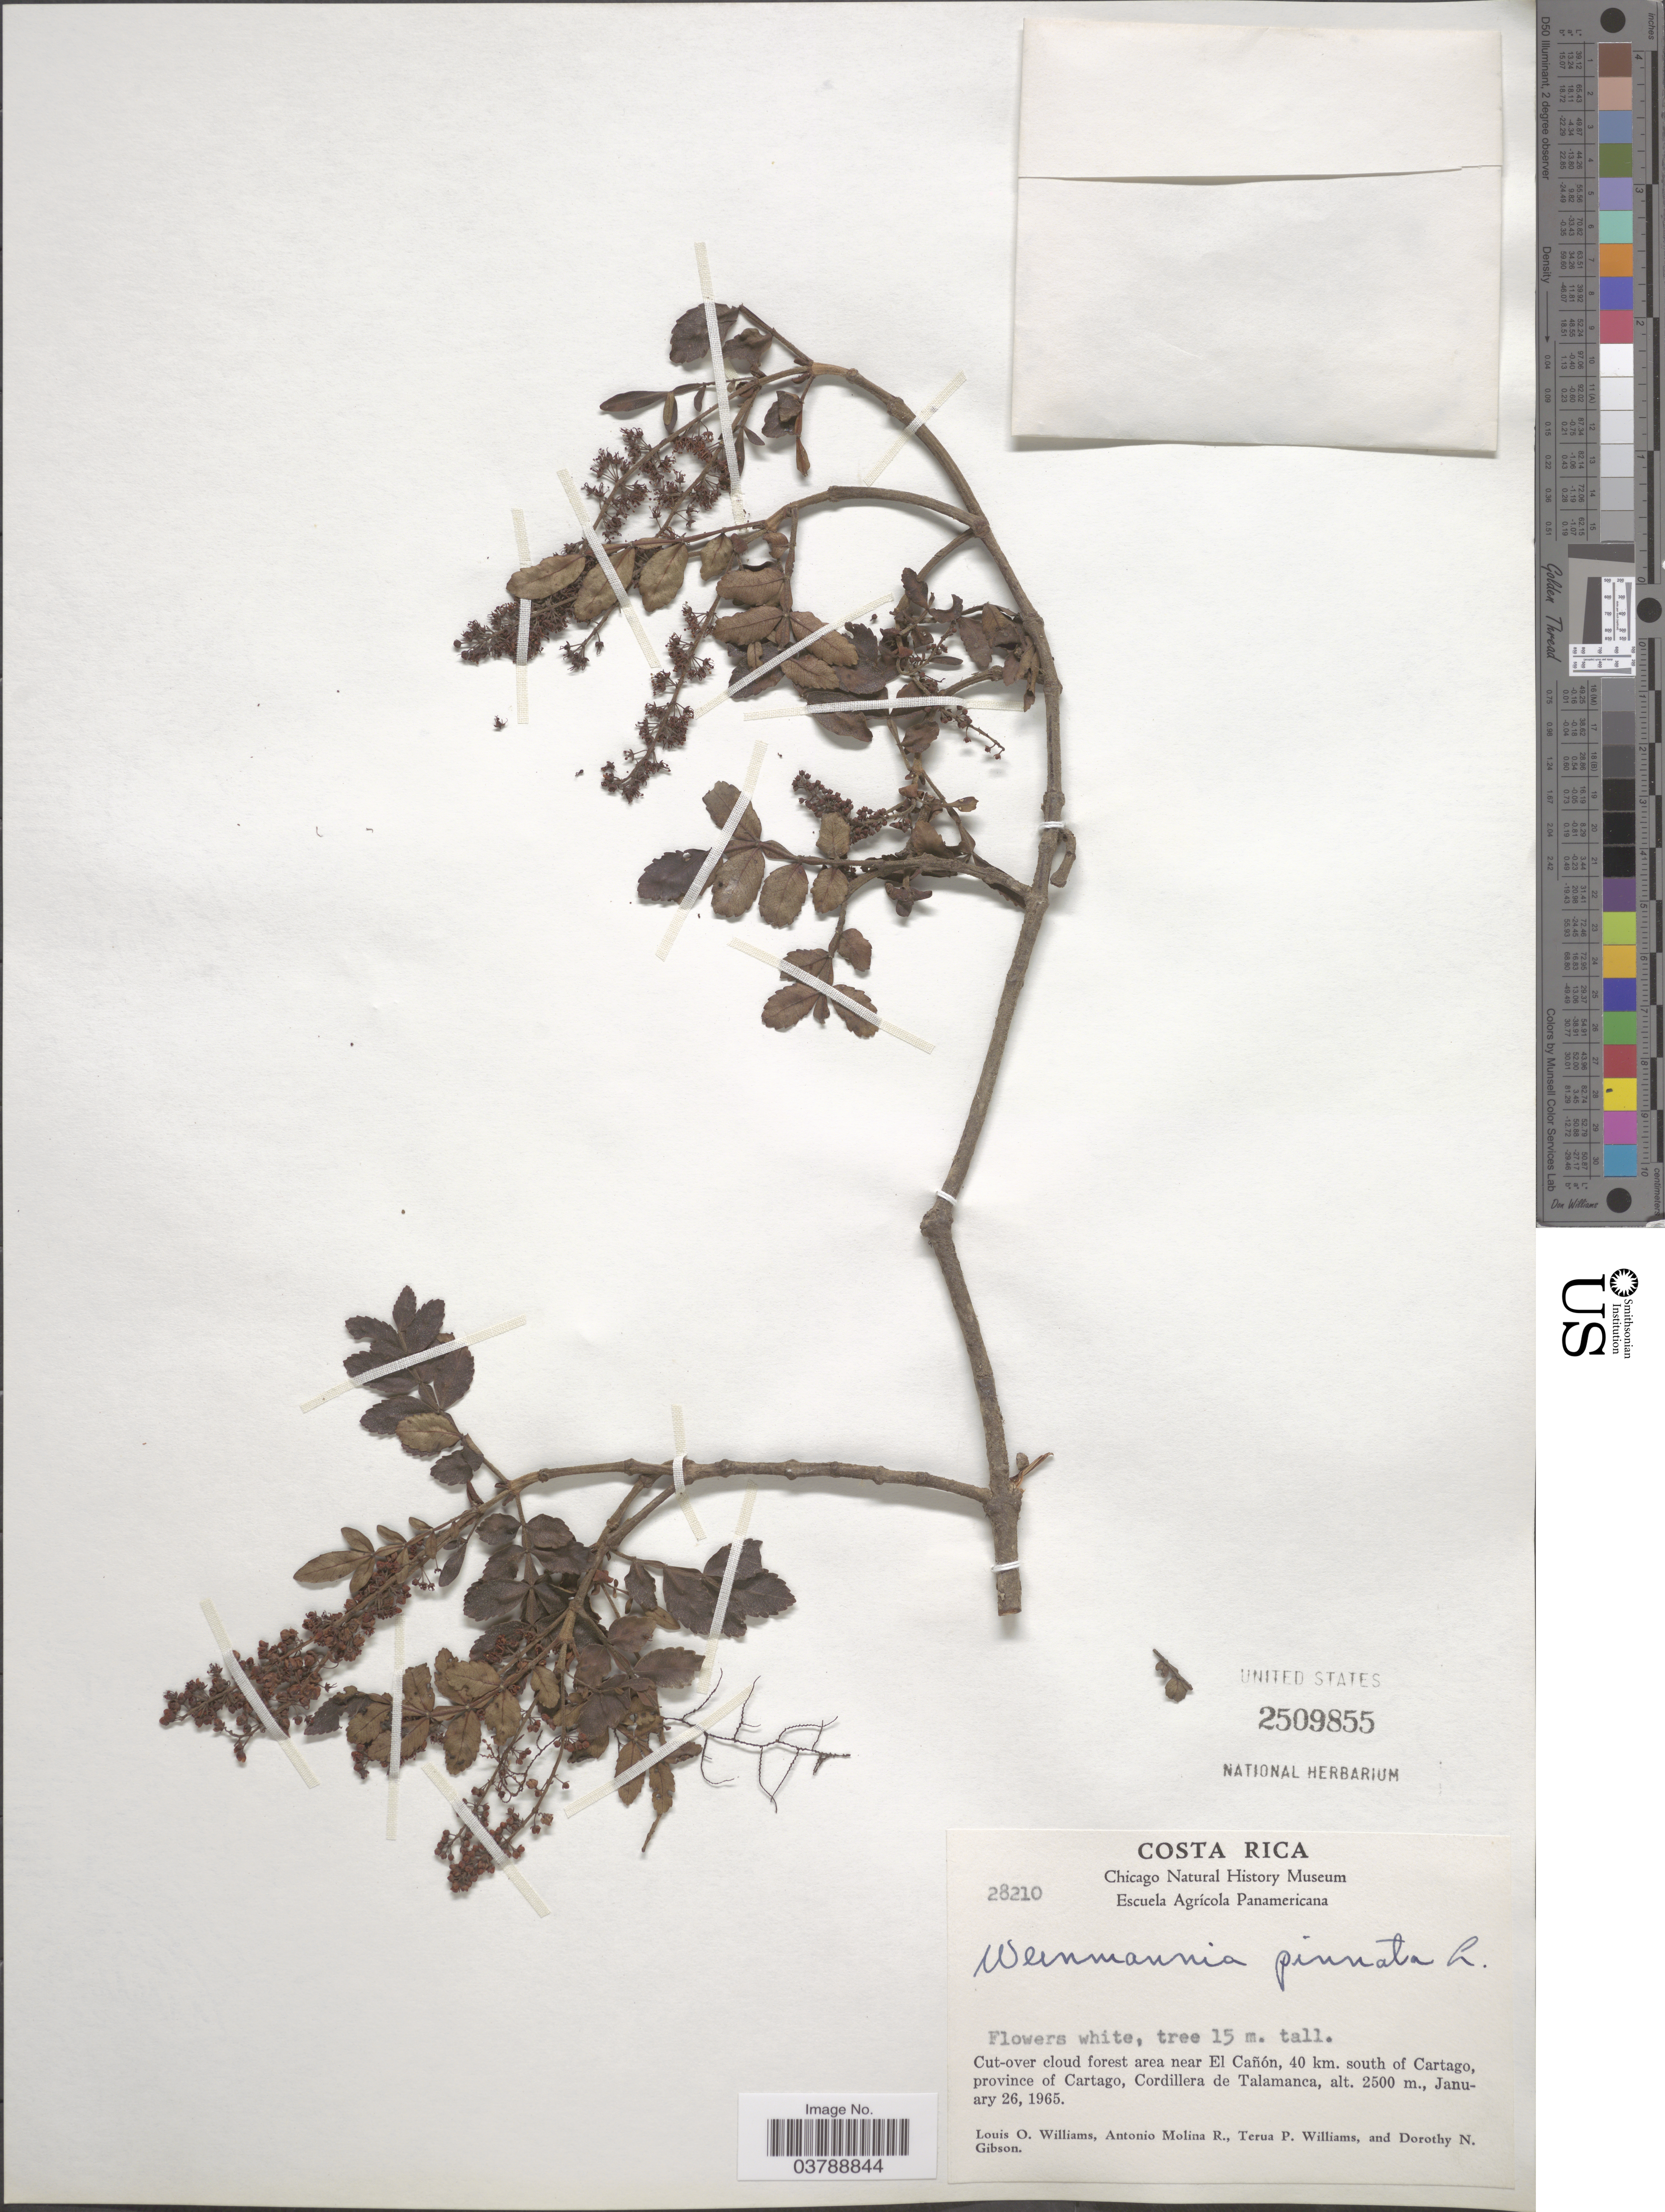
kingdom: Plantae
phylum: Tracheophyta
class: Magnoliopsida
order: Oxalidales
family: Cunoniaceae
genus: Weinmannia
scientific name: Weinmannia pinnata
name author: L.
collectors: L. O. Williams, A. Molina R., T. Williams & D. N. Gibson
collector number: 28210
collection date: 1965-01-26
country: Costa Rica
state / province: Cartago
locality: Near El Cañón, 40 km. south of Cartago, Cordillera de Talamanca.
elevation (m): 2500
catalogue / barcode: US 2509855